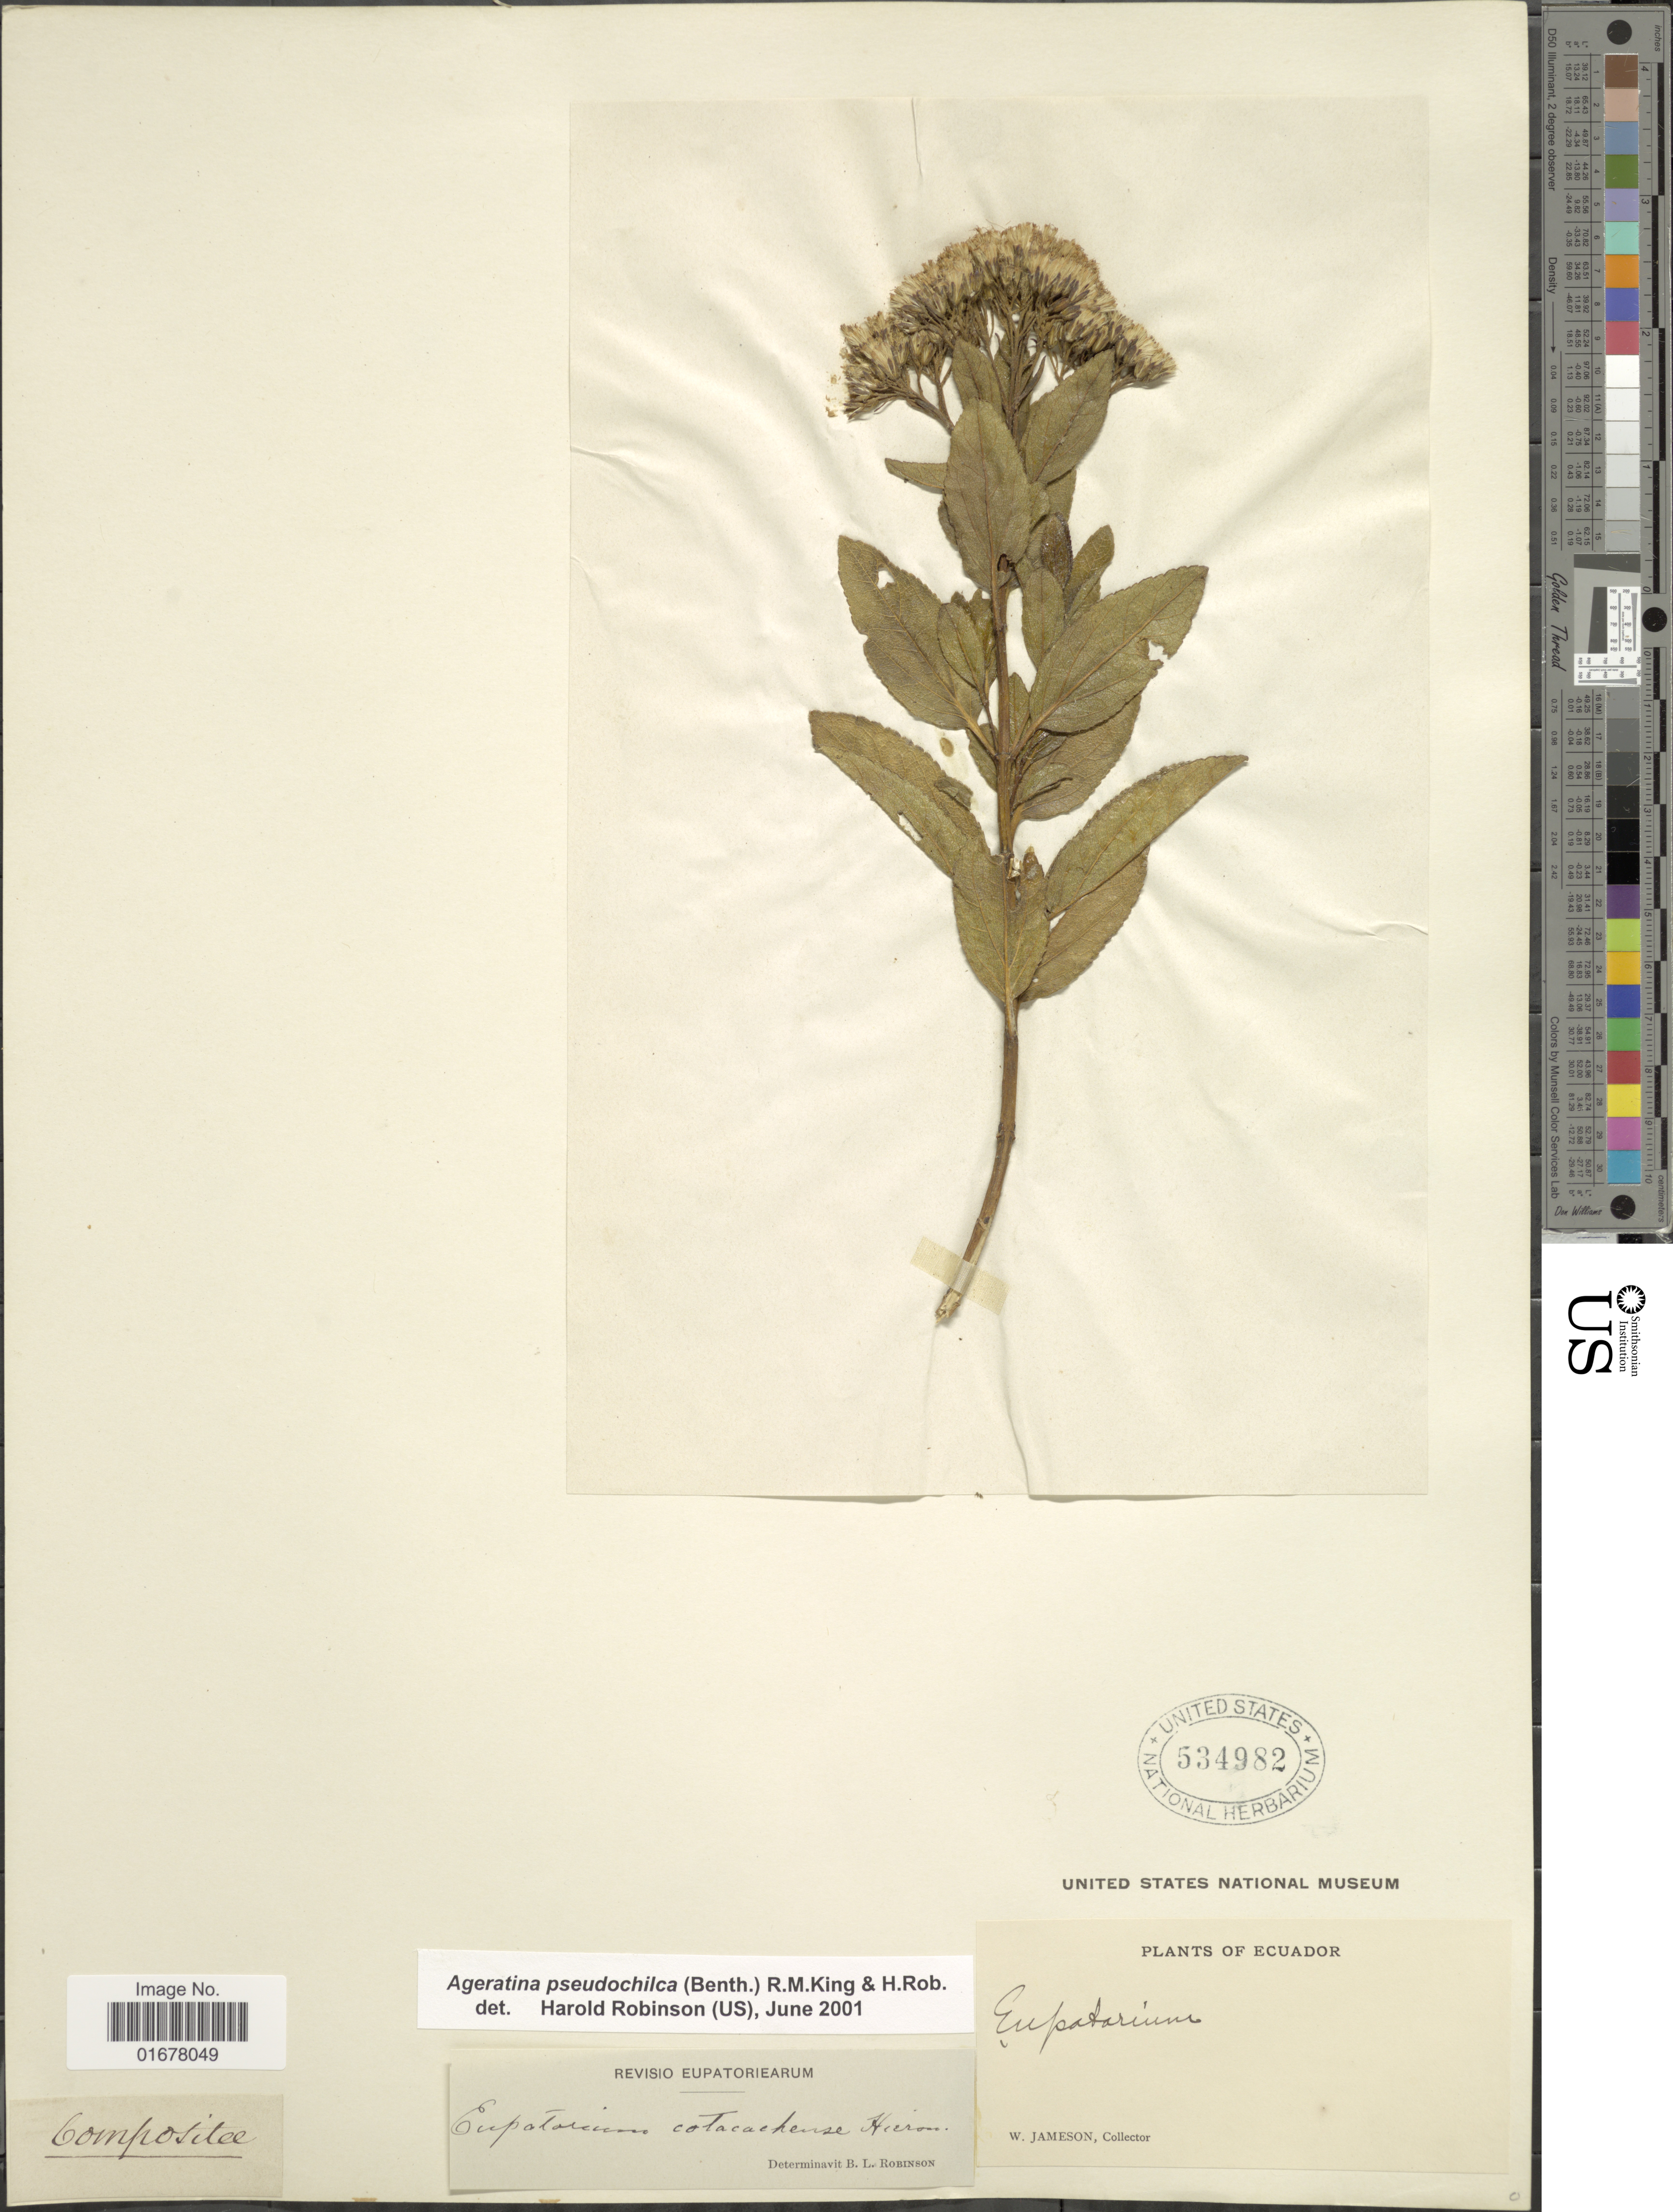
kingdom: Plantae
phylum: Tracheophyta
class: Magnoliopsida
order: Asterales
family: Asteraceae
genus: Ageratina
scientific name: Ageratina pseudochilca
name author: (Benth.) R.M. King & H. Rob.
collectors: W. Jameson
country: Ecuador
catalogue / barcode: US 534982